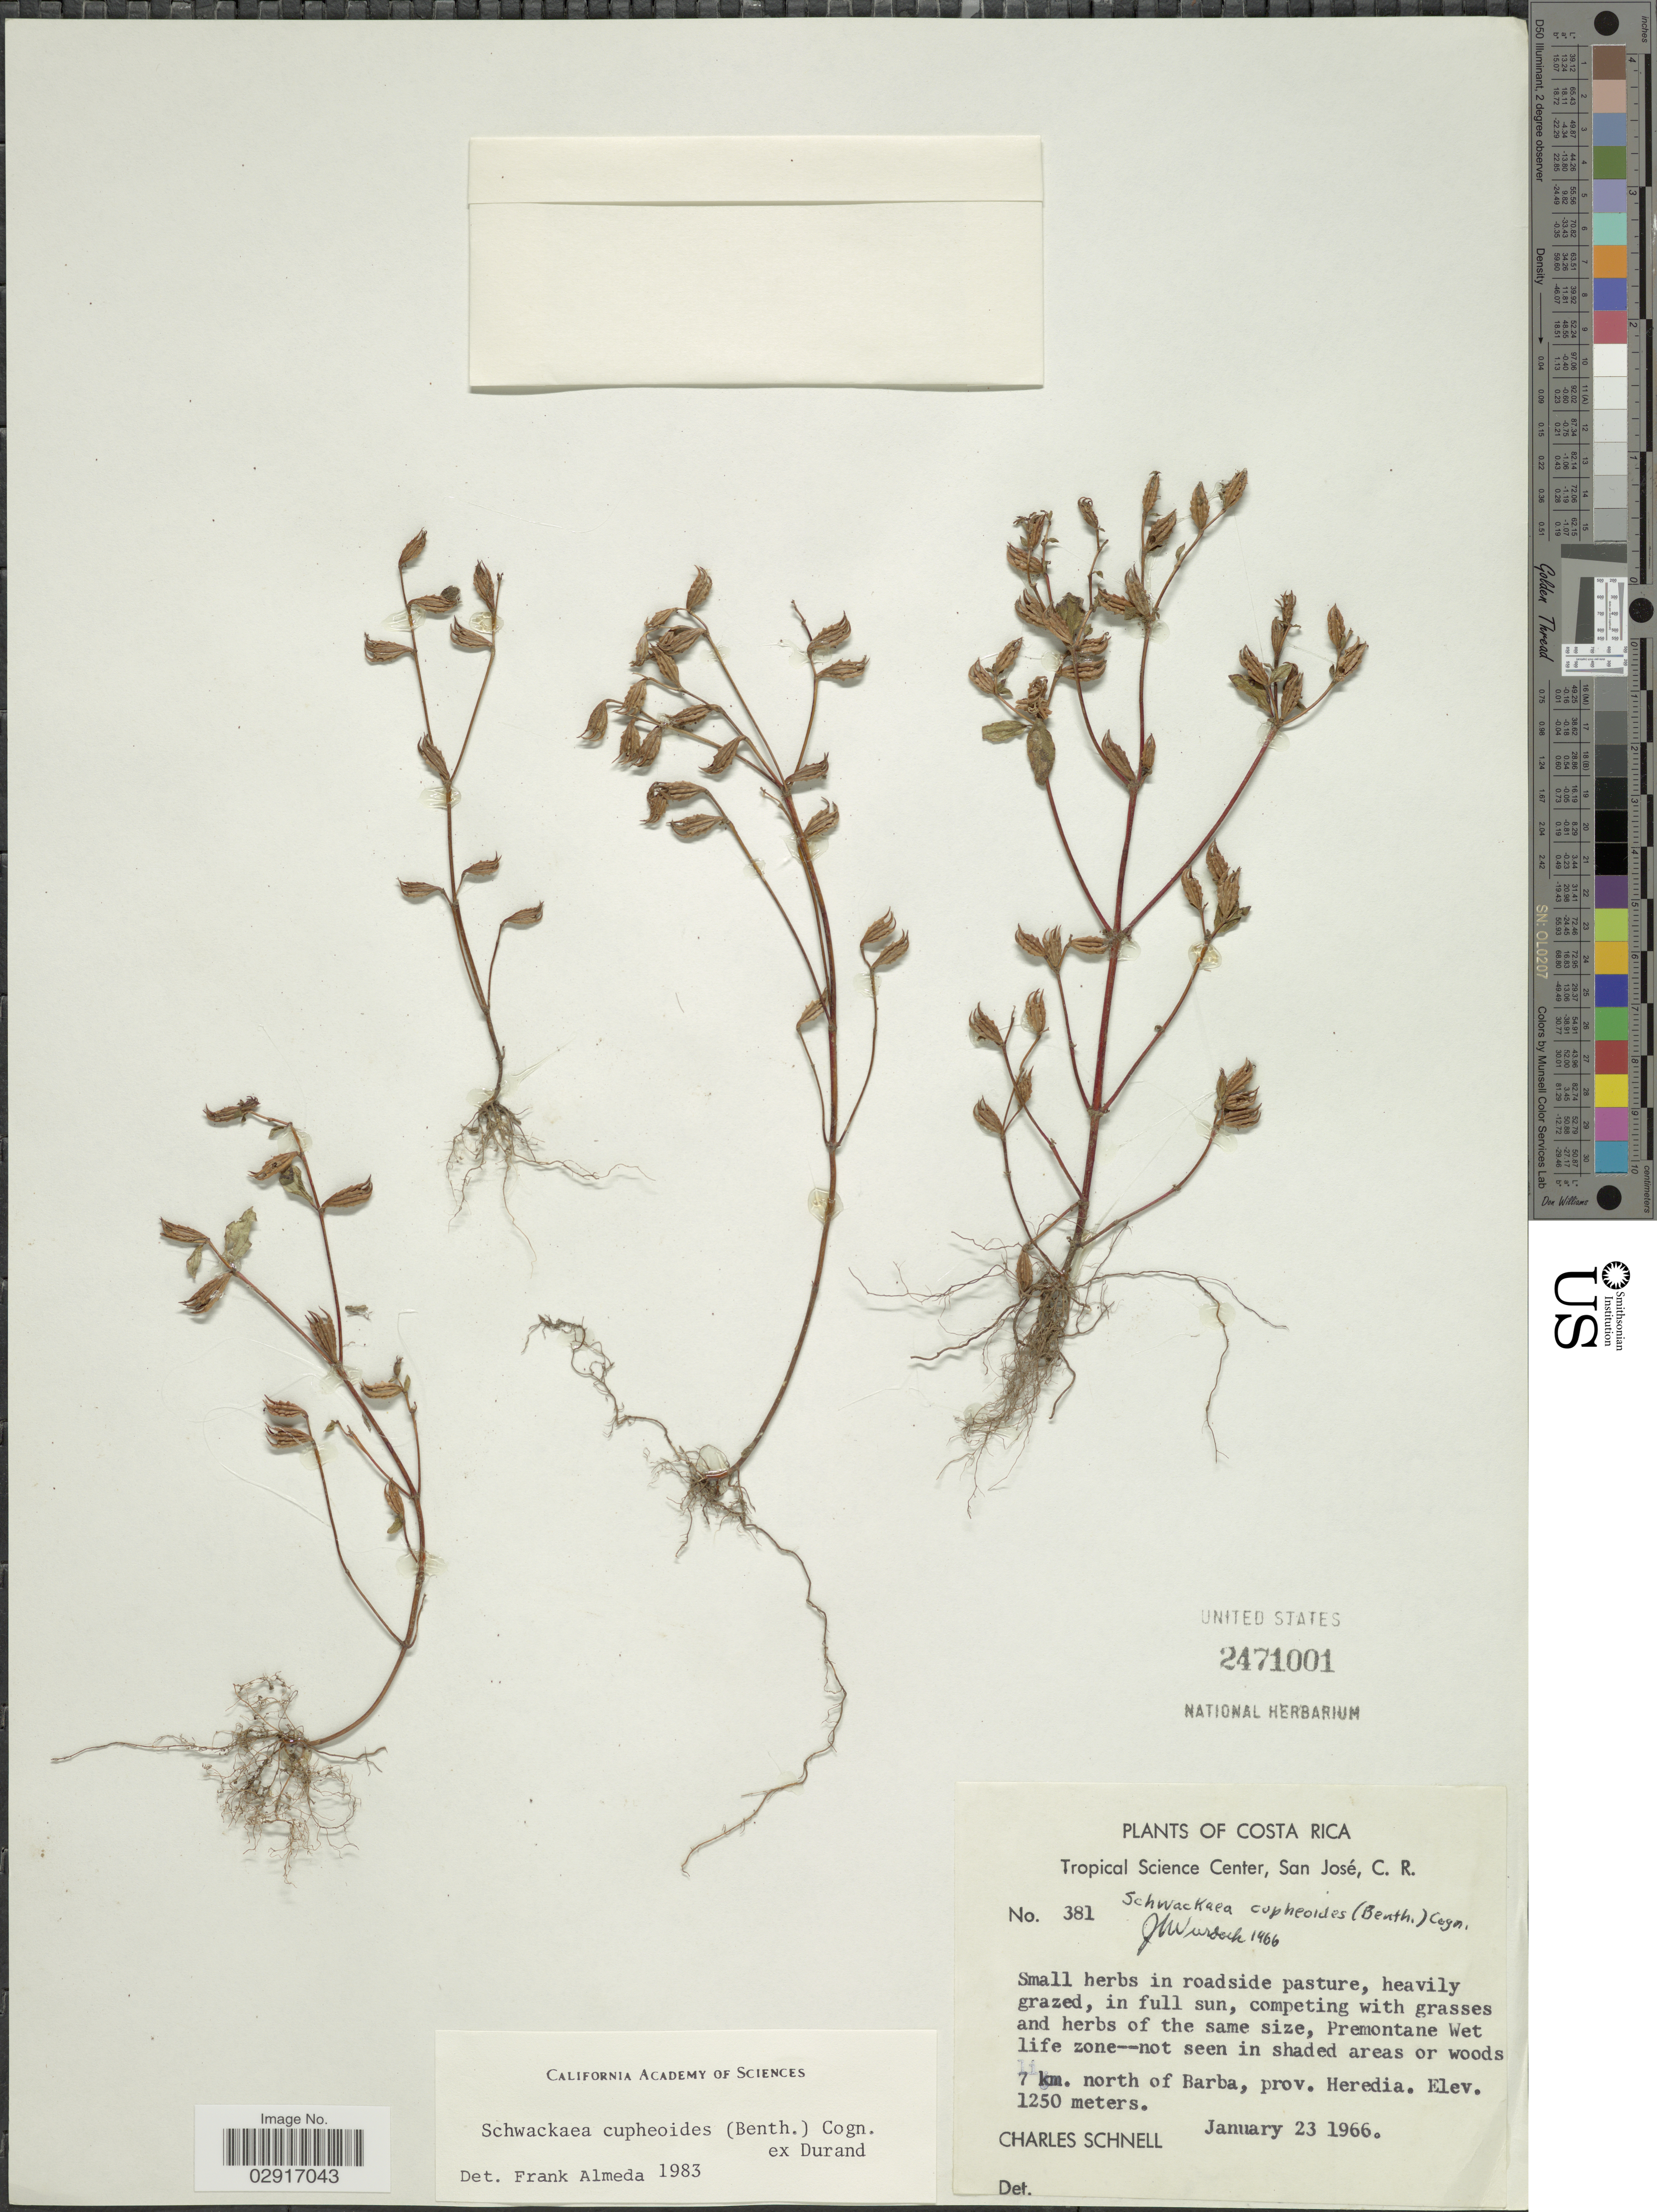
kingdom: Plantae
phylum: Tracheophyta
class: Magnoliopsida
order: Myrtales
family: Melastomataceae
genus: Schwackaea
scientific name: Schwackaea cupheoides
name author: (Benth.) Cogn.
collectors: C. Schnell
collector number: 381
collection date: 1966-01-23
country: Costa Rica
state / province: San José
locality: Tropical Science Center. 7 km. north of Barba, prov. Heredia.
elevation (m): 1250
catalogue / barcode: US 2471001